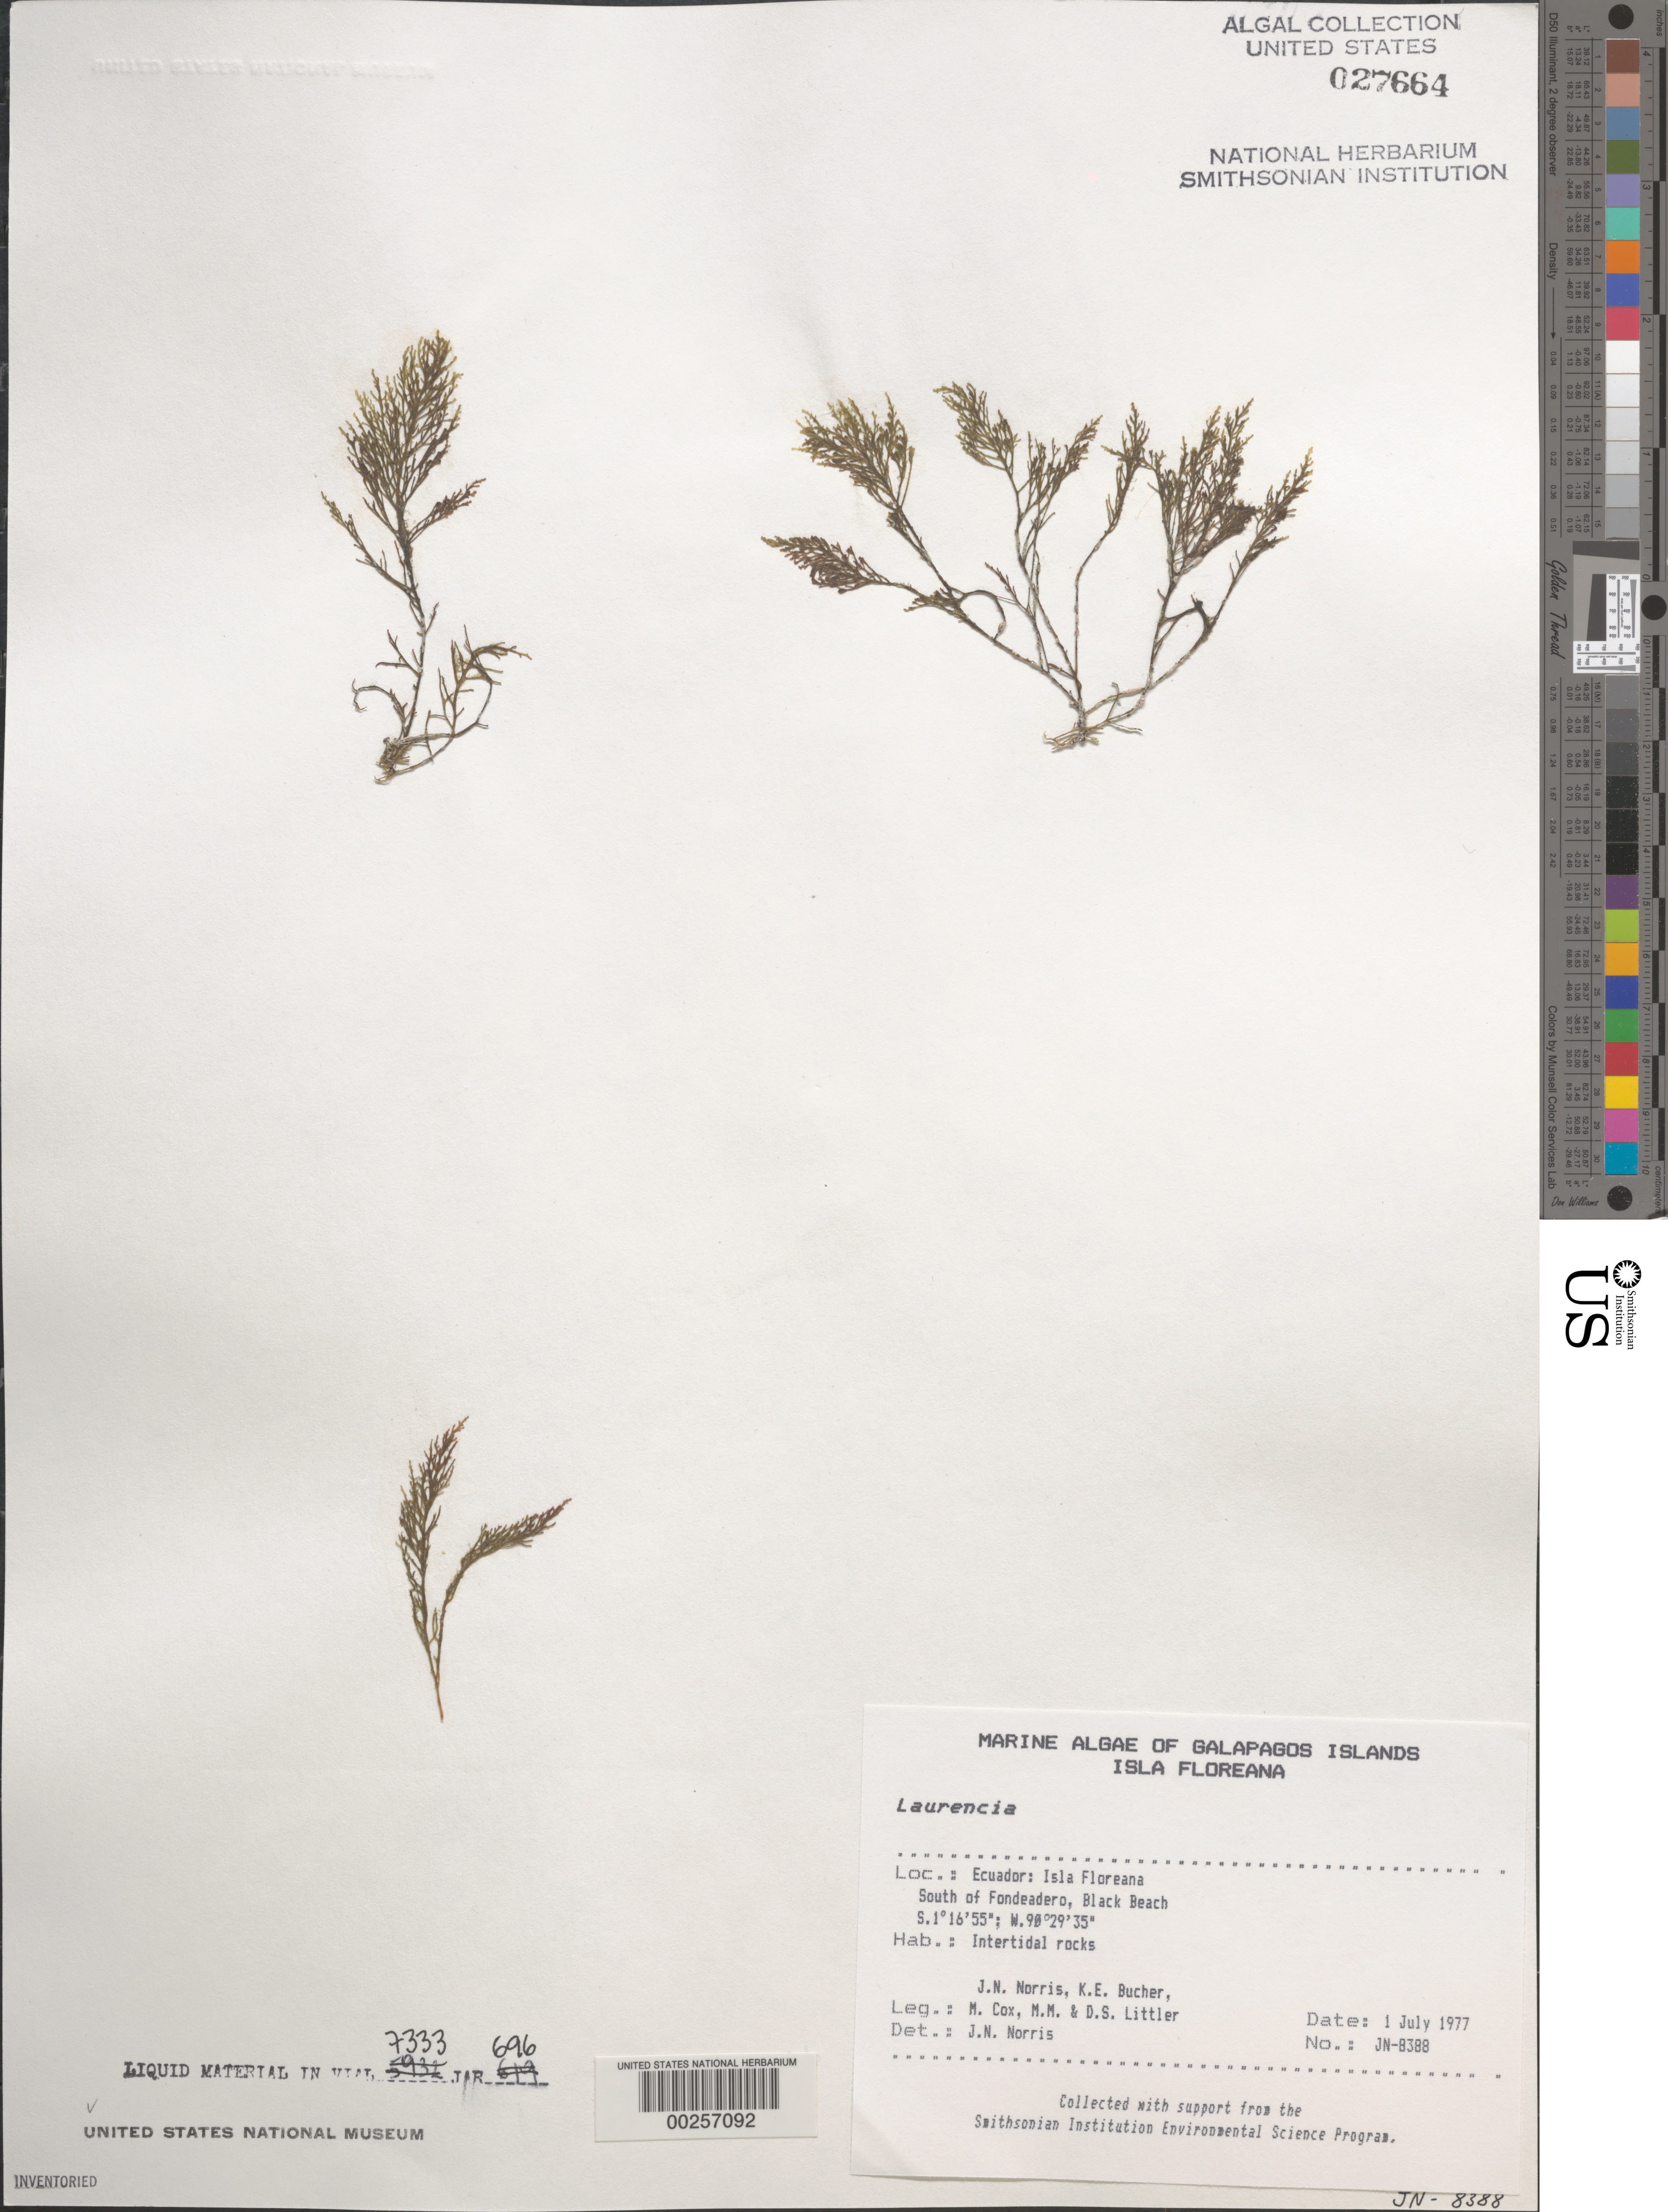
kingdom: Plantae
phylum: Rhodophyta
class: Florideophyceae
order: Ceramiales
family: Rhodomelaceae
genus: Laurencia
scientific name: Laurencia sp.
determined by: Norris, James N.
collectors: J. N. Norris, K. E. Bucher, M. Cox, M. M. Littler & D. S. Littler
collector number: JN-8388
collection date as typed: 01 Jul 1977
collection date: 1977-07-01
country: Ecuador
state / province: Colón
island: Floreana [Charles, Santa Maria]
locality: Black Beach south of Fondeadero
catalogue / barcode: US 27664